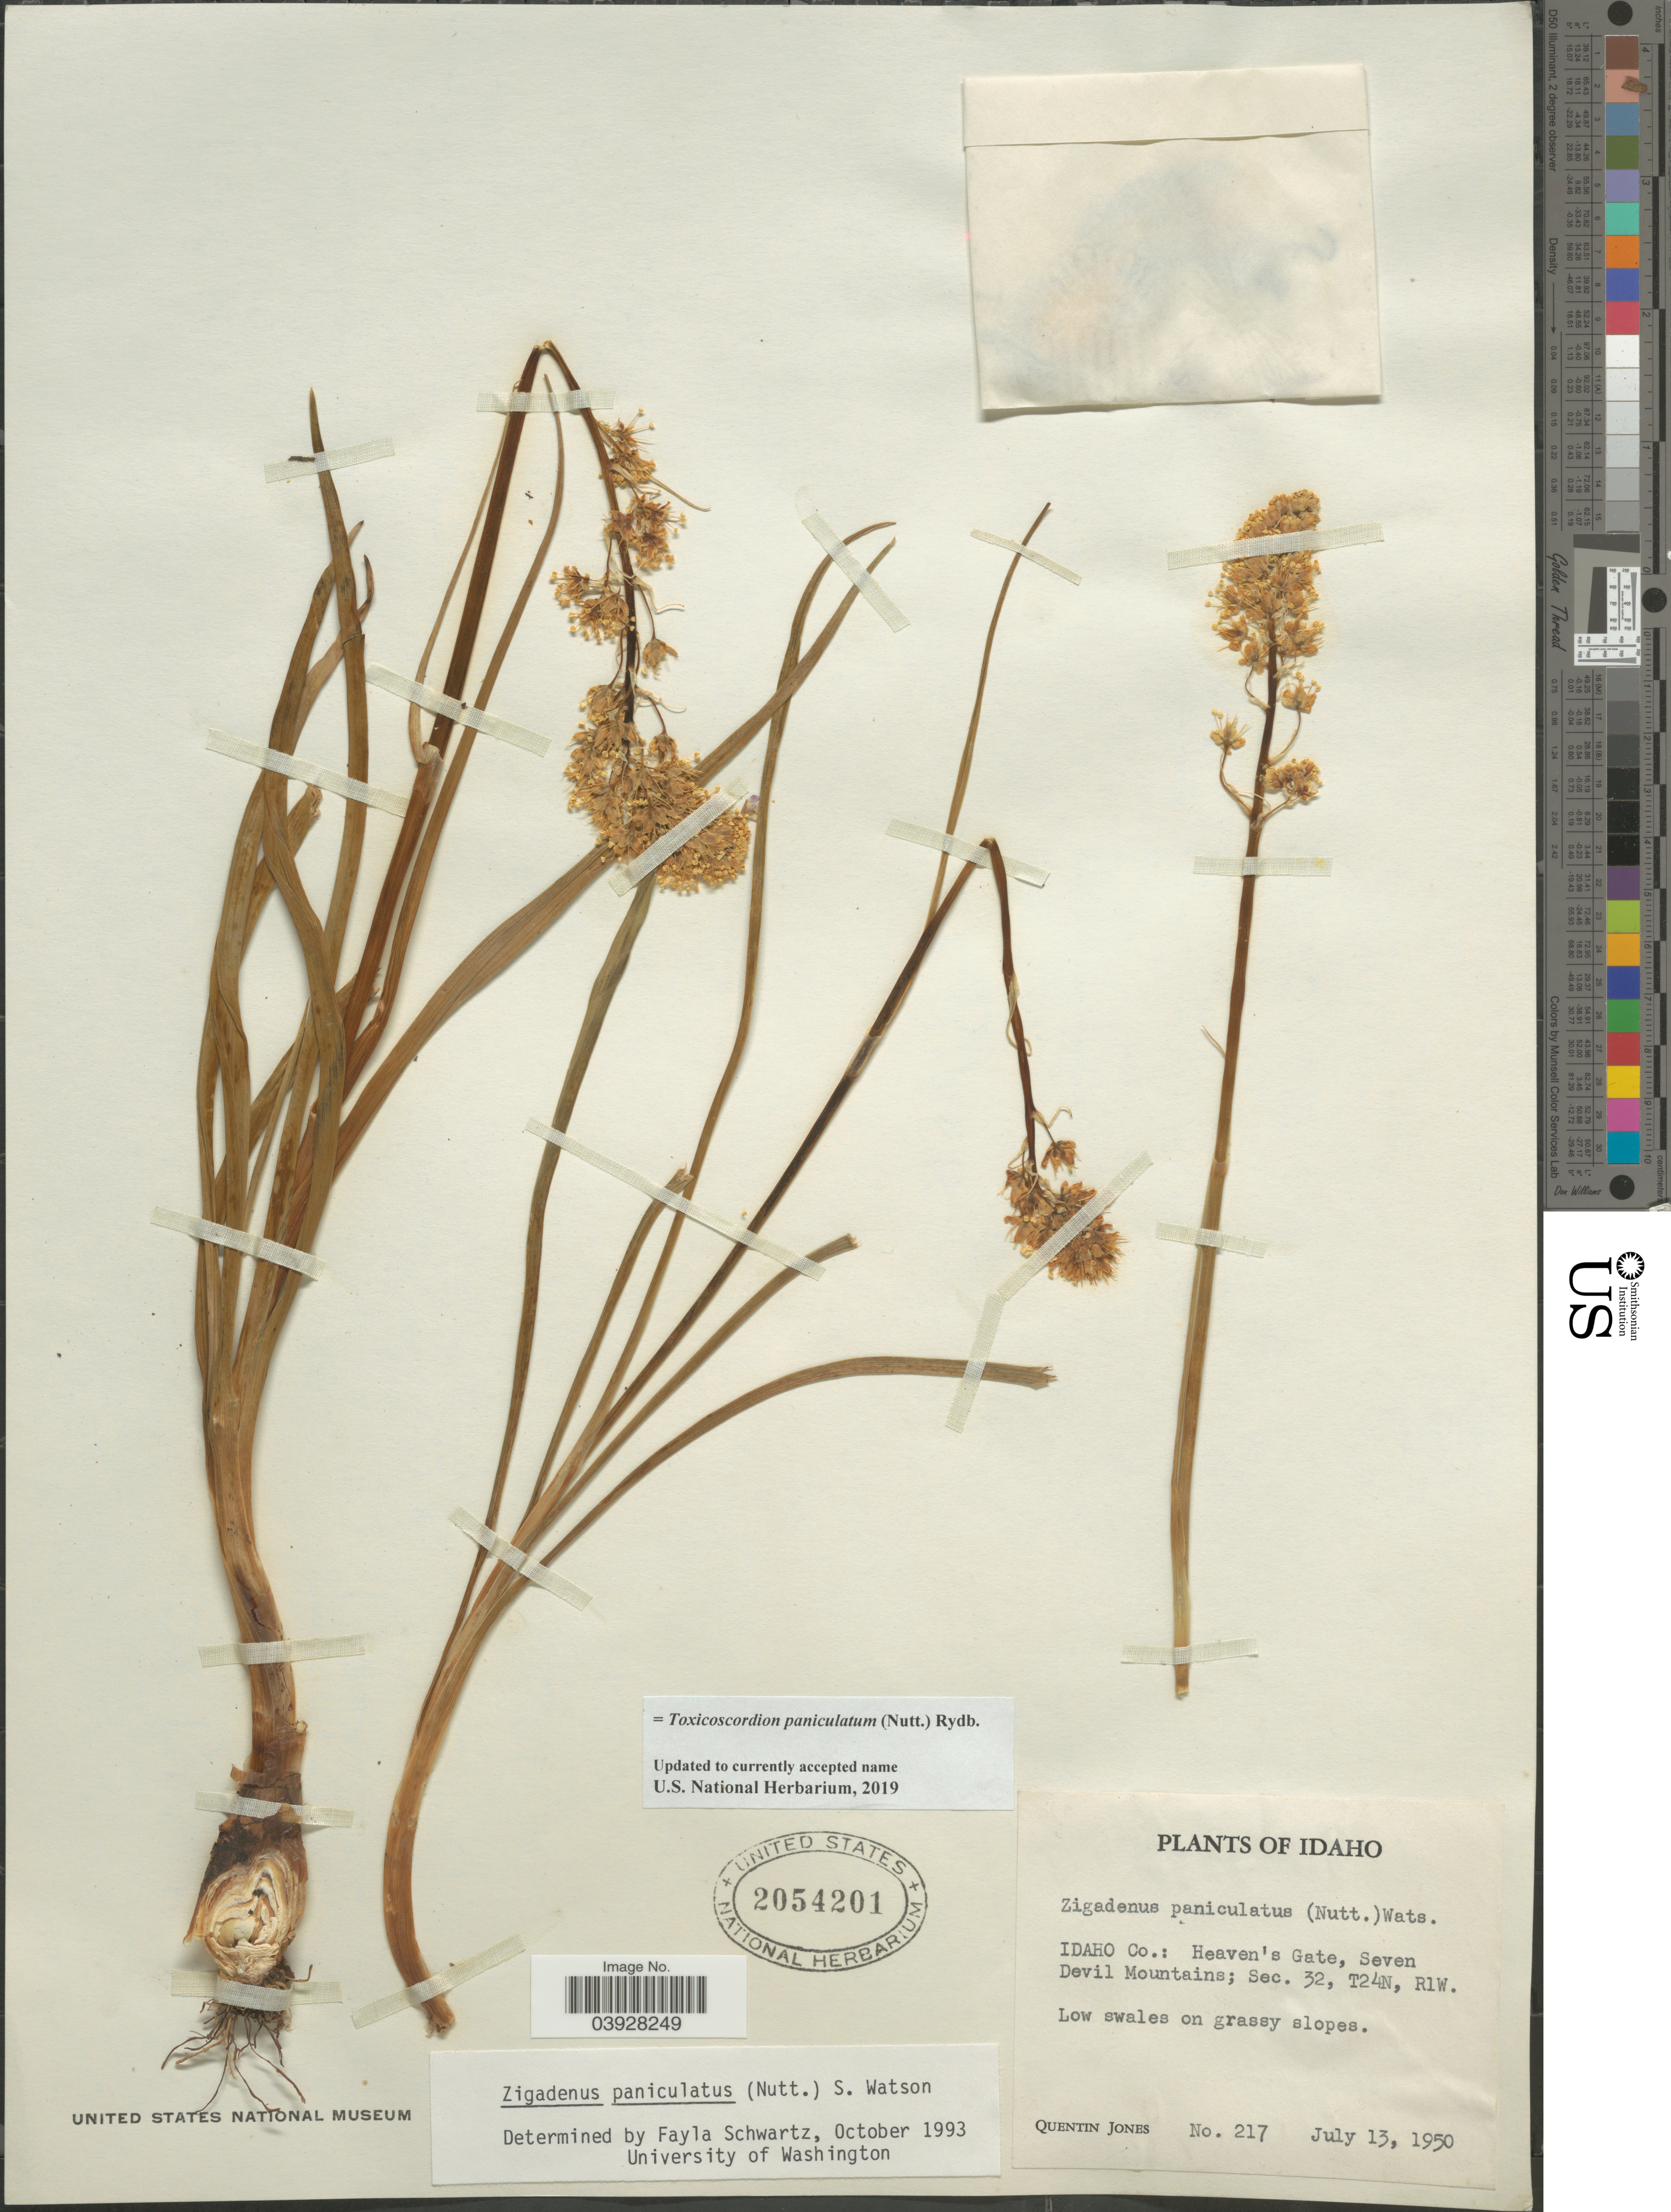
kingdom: Plantae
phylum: Tracheophyta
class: Liliopsida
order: Liliales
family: Melanthiaceae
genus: Toxicoscordion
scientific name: Toxicoscordion paniculatum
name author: (Nutt.) Rydb.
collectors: Q. Jones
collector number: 217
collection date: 1950-07-13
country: United States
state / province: Idaho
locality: Idaho Co.: Heaven's Gate, Seven Devil Mountains; Sec. 32, T24N, R1W.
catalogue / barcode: US 2054201